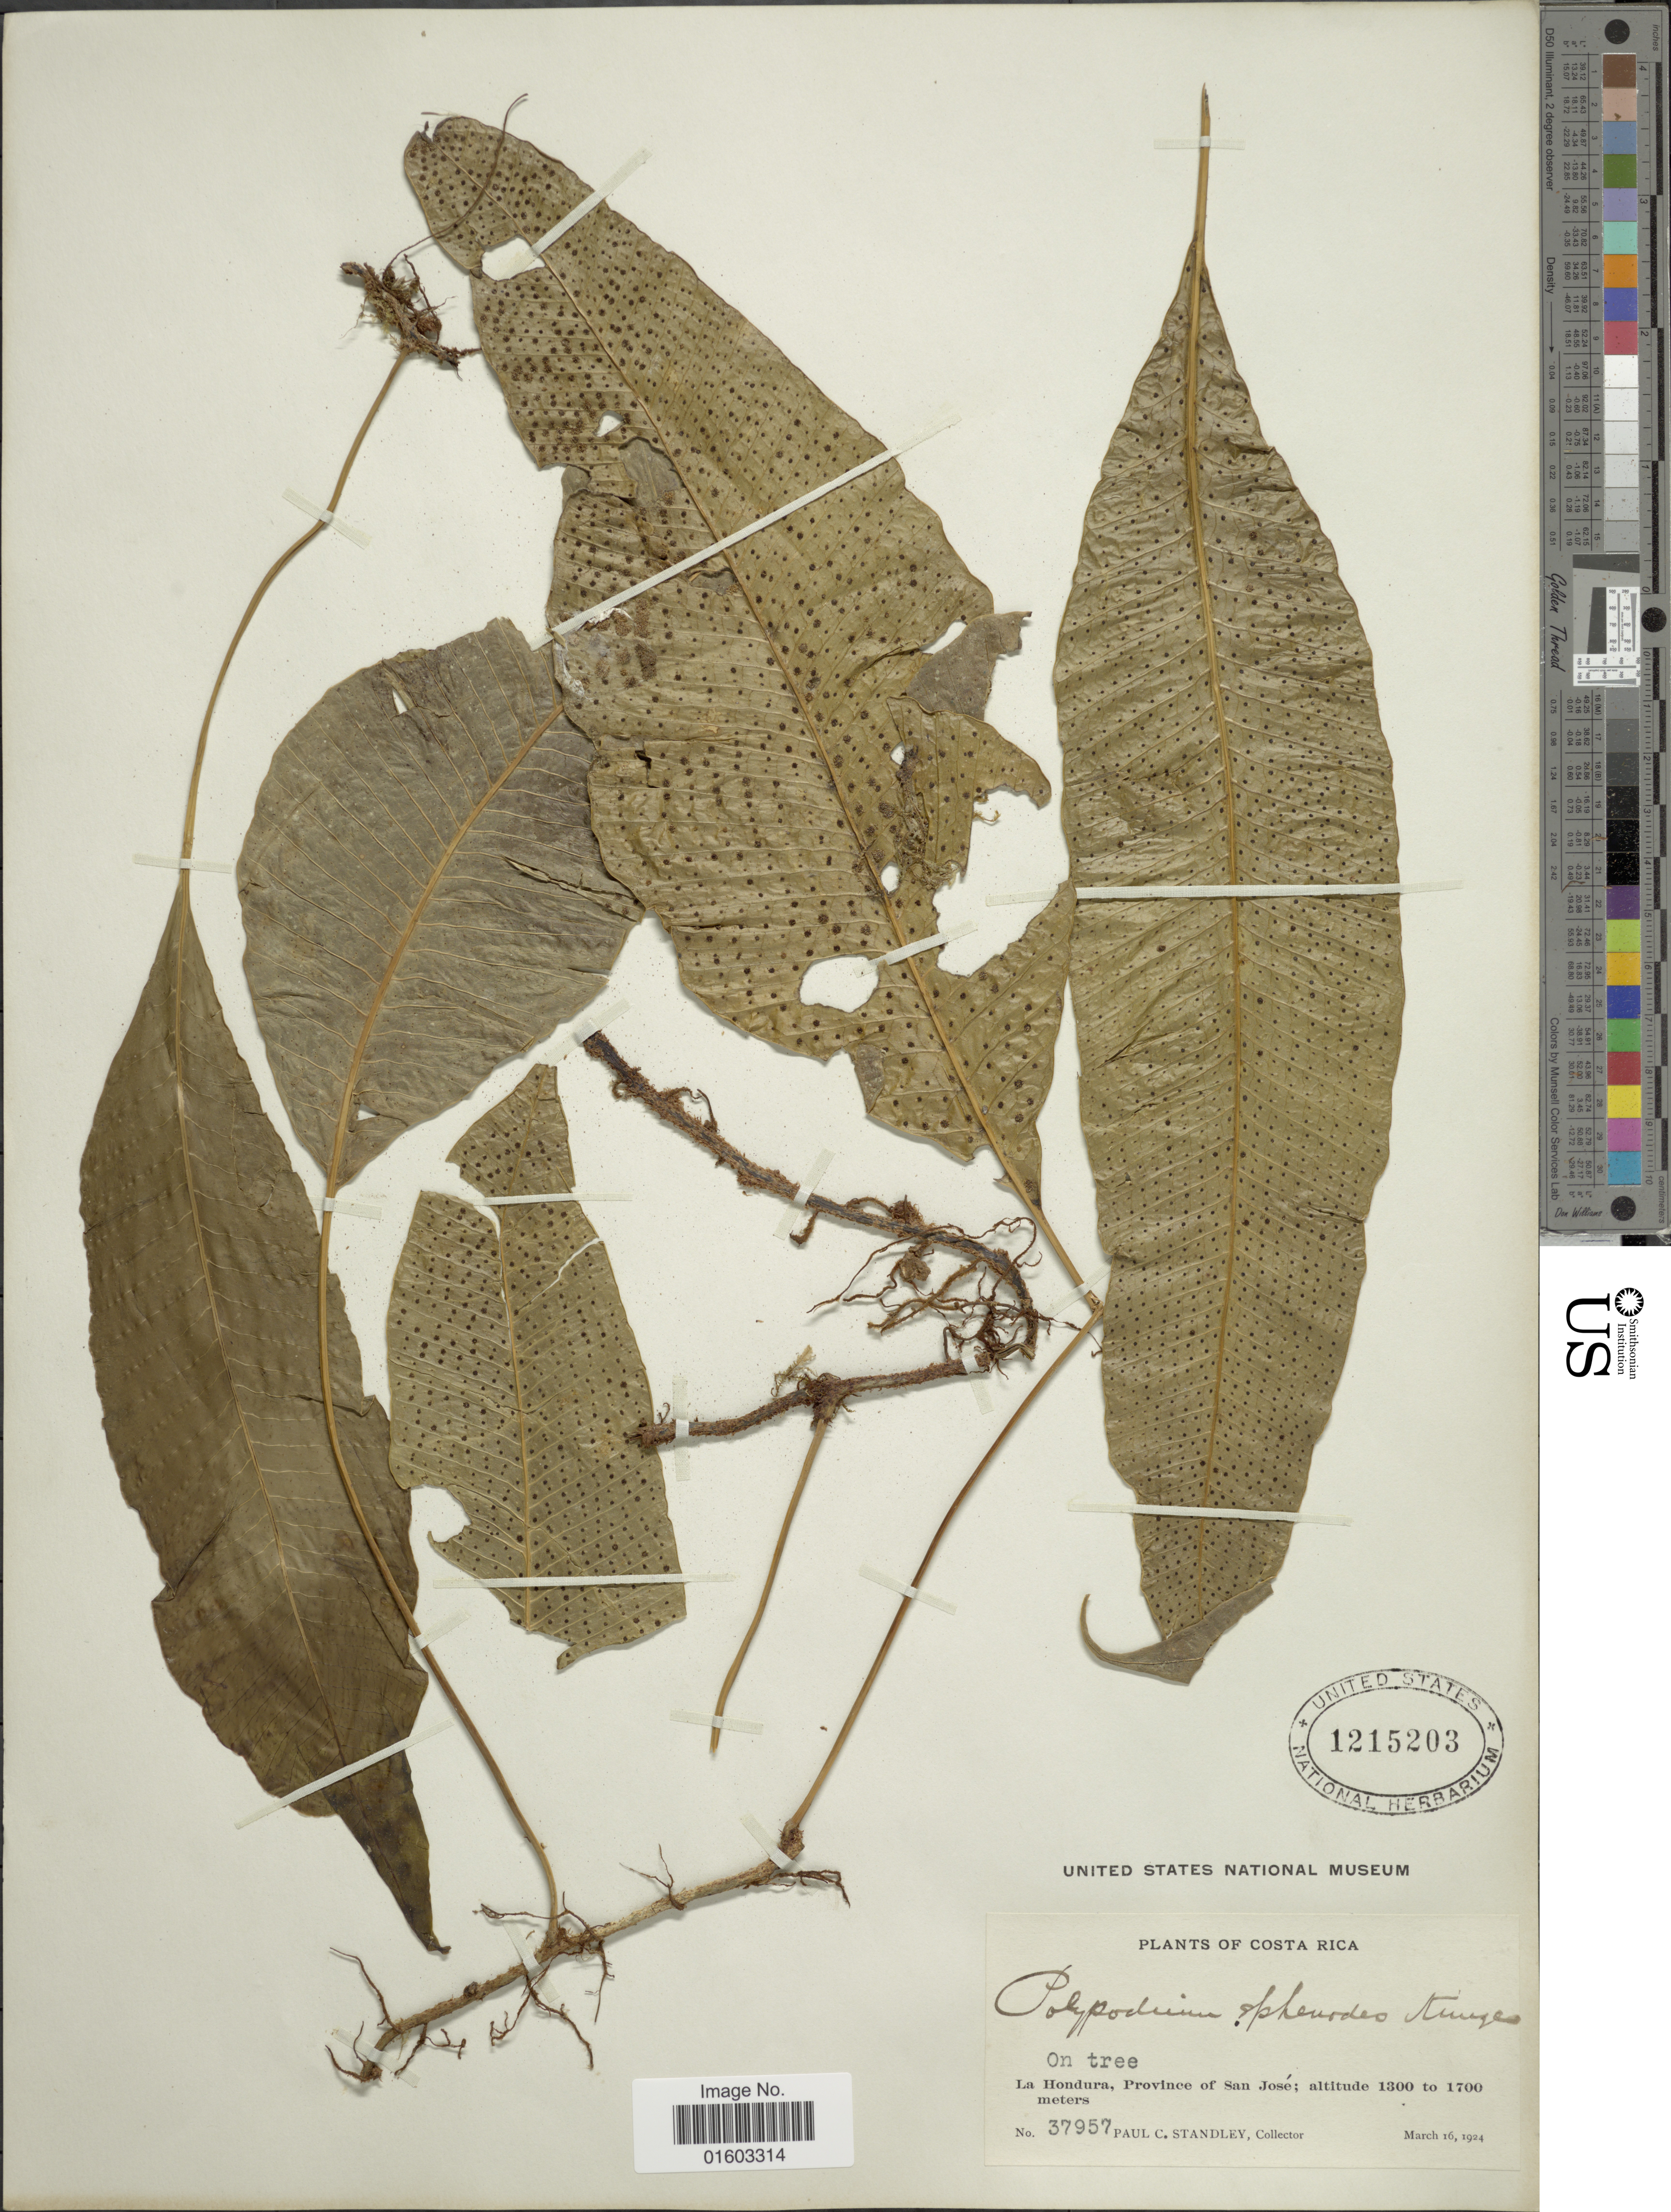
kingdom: Plantae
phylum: Tracheophyta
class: Polypodiopsida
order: Polypodiales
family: Polypodiaceae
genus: Campyloneurum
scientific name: Campyloneurum wercklei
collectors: P. C. Standley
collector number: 37957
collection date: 1924-03-16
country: Costa Rica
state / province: San José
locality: La Hondura, Province of San Jose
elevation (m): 1300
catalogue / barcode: US 1215203